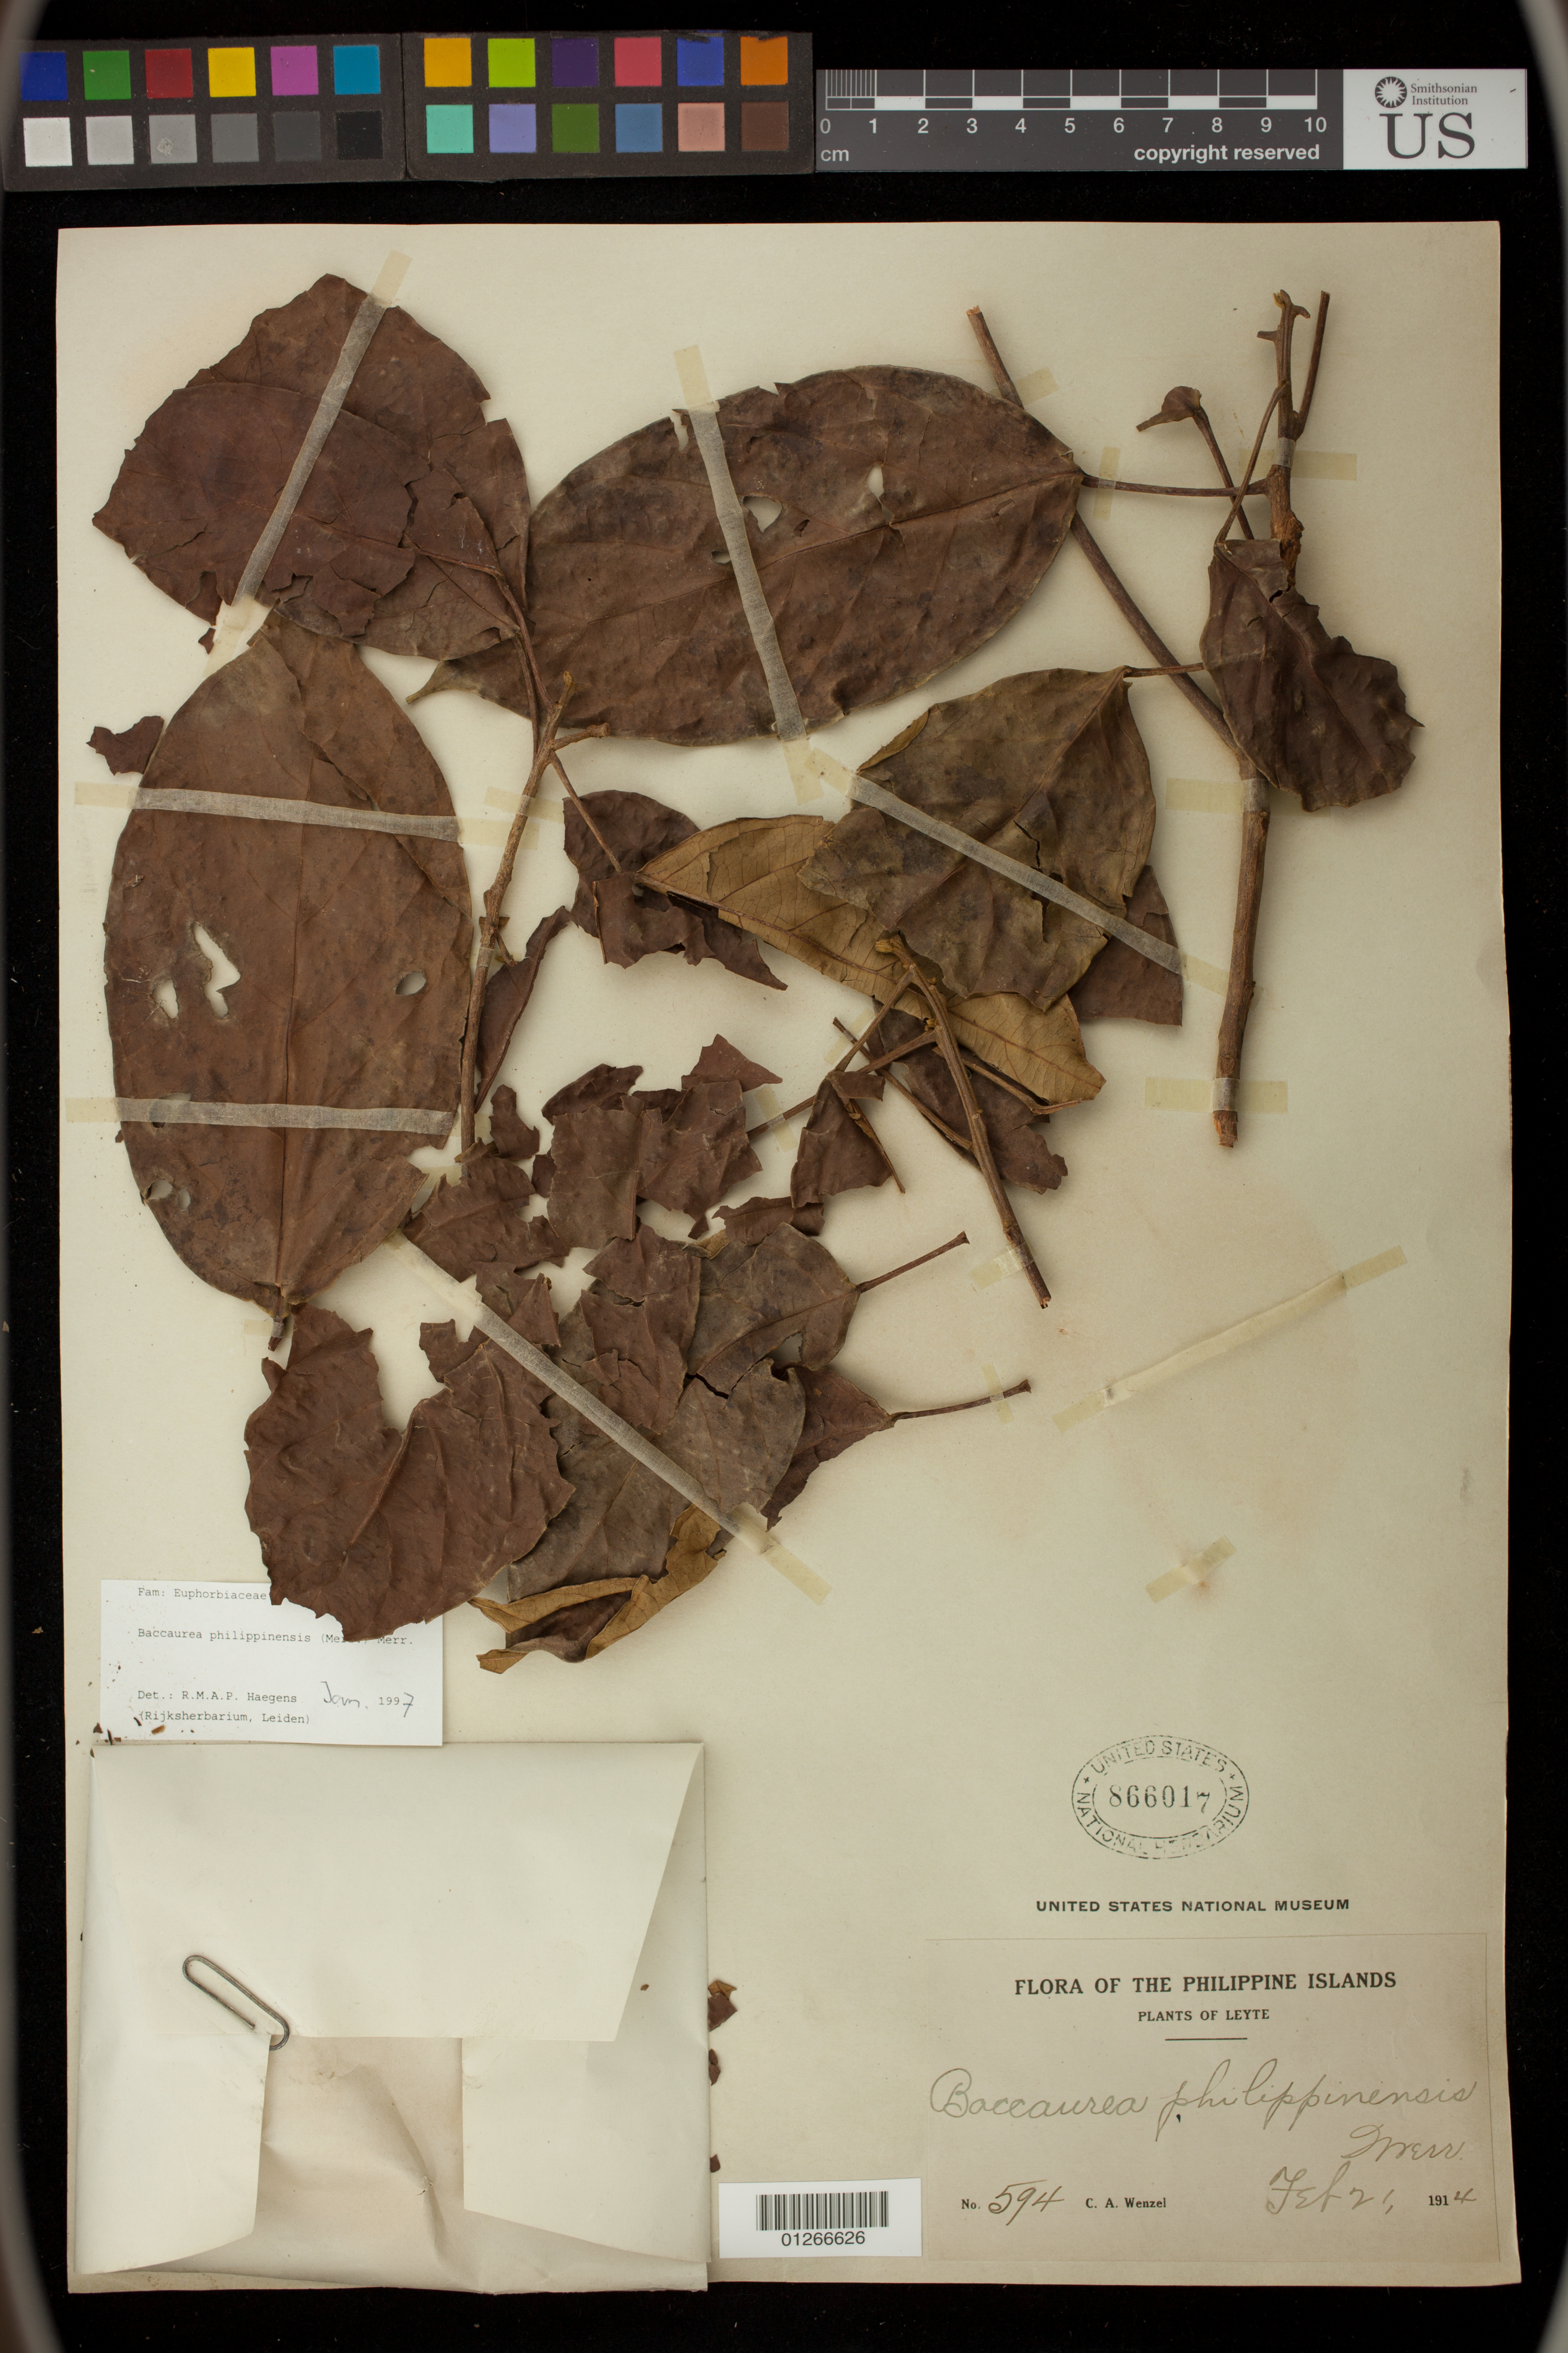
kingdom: Plantae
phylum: Tracheophyta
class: Magnoliopsida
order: Malpighiales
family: Phyllanthaceae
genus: Baccaurea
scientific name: Baccaurea philippinensis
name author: (Merr.) Merr.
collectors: C. Wenzel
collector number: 594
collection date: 1914-02-21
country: Philippines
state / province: Eastern Visayas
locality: Leyte